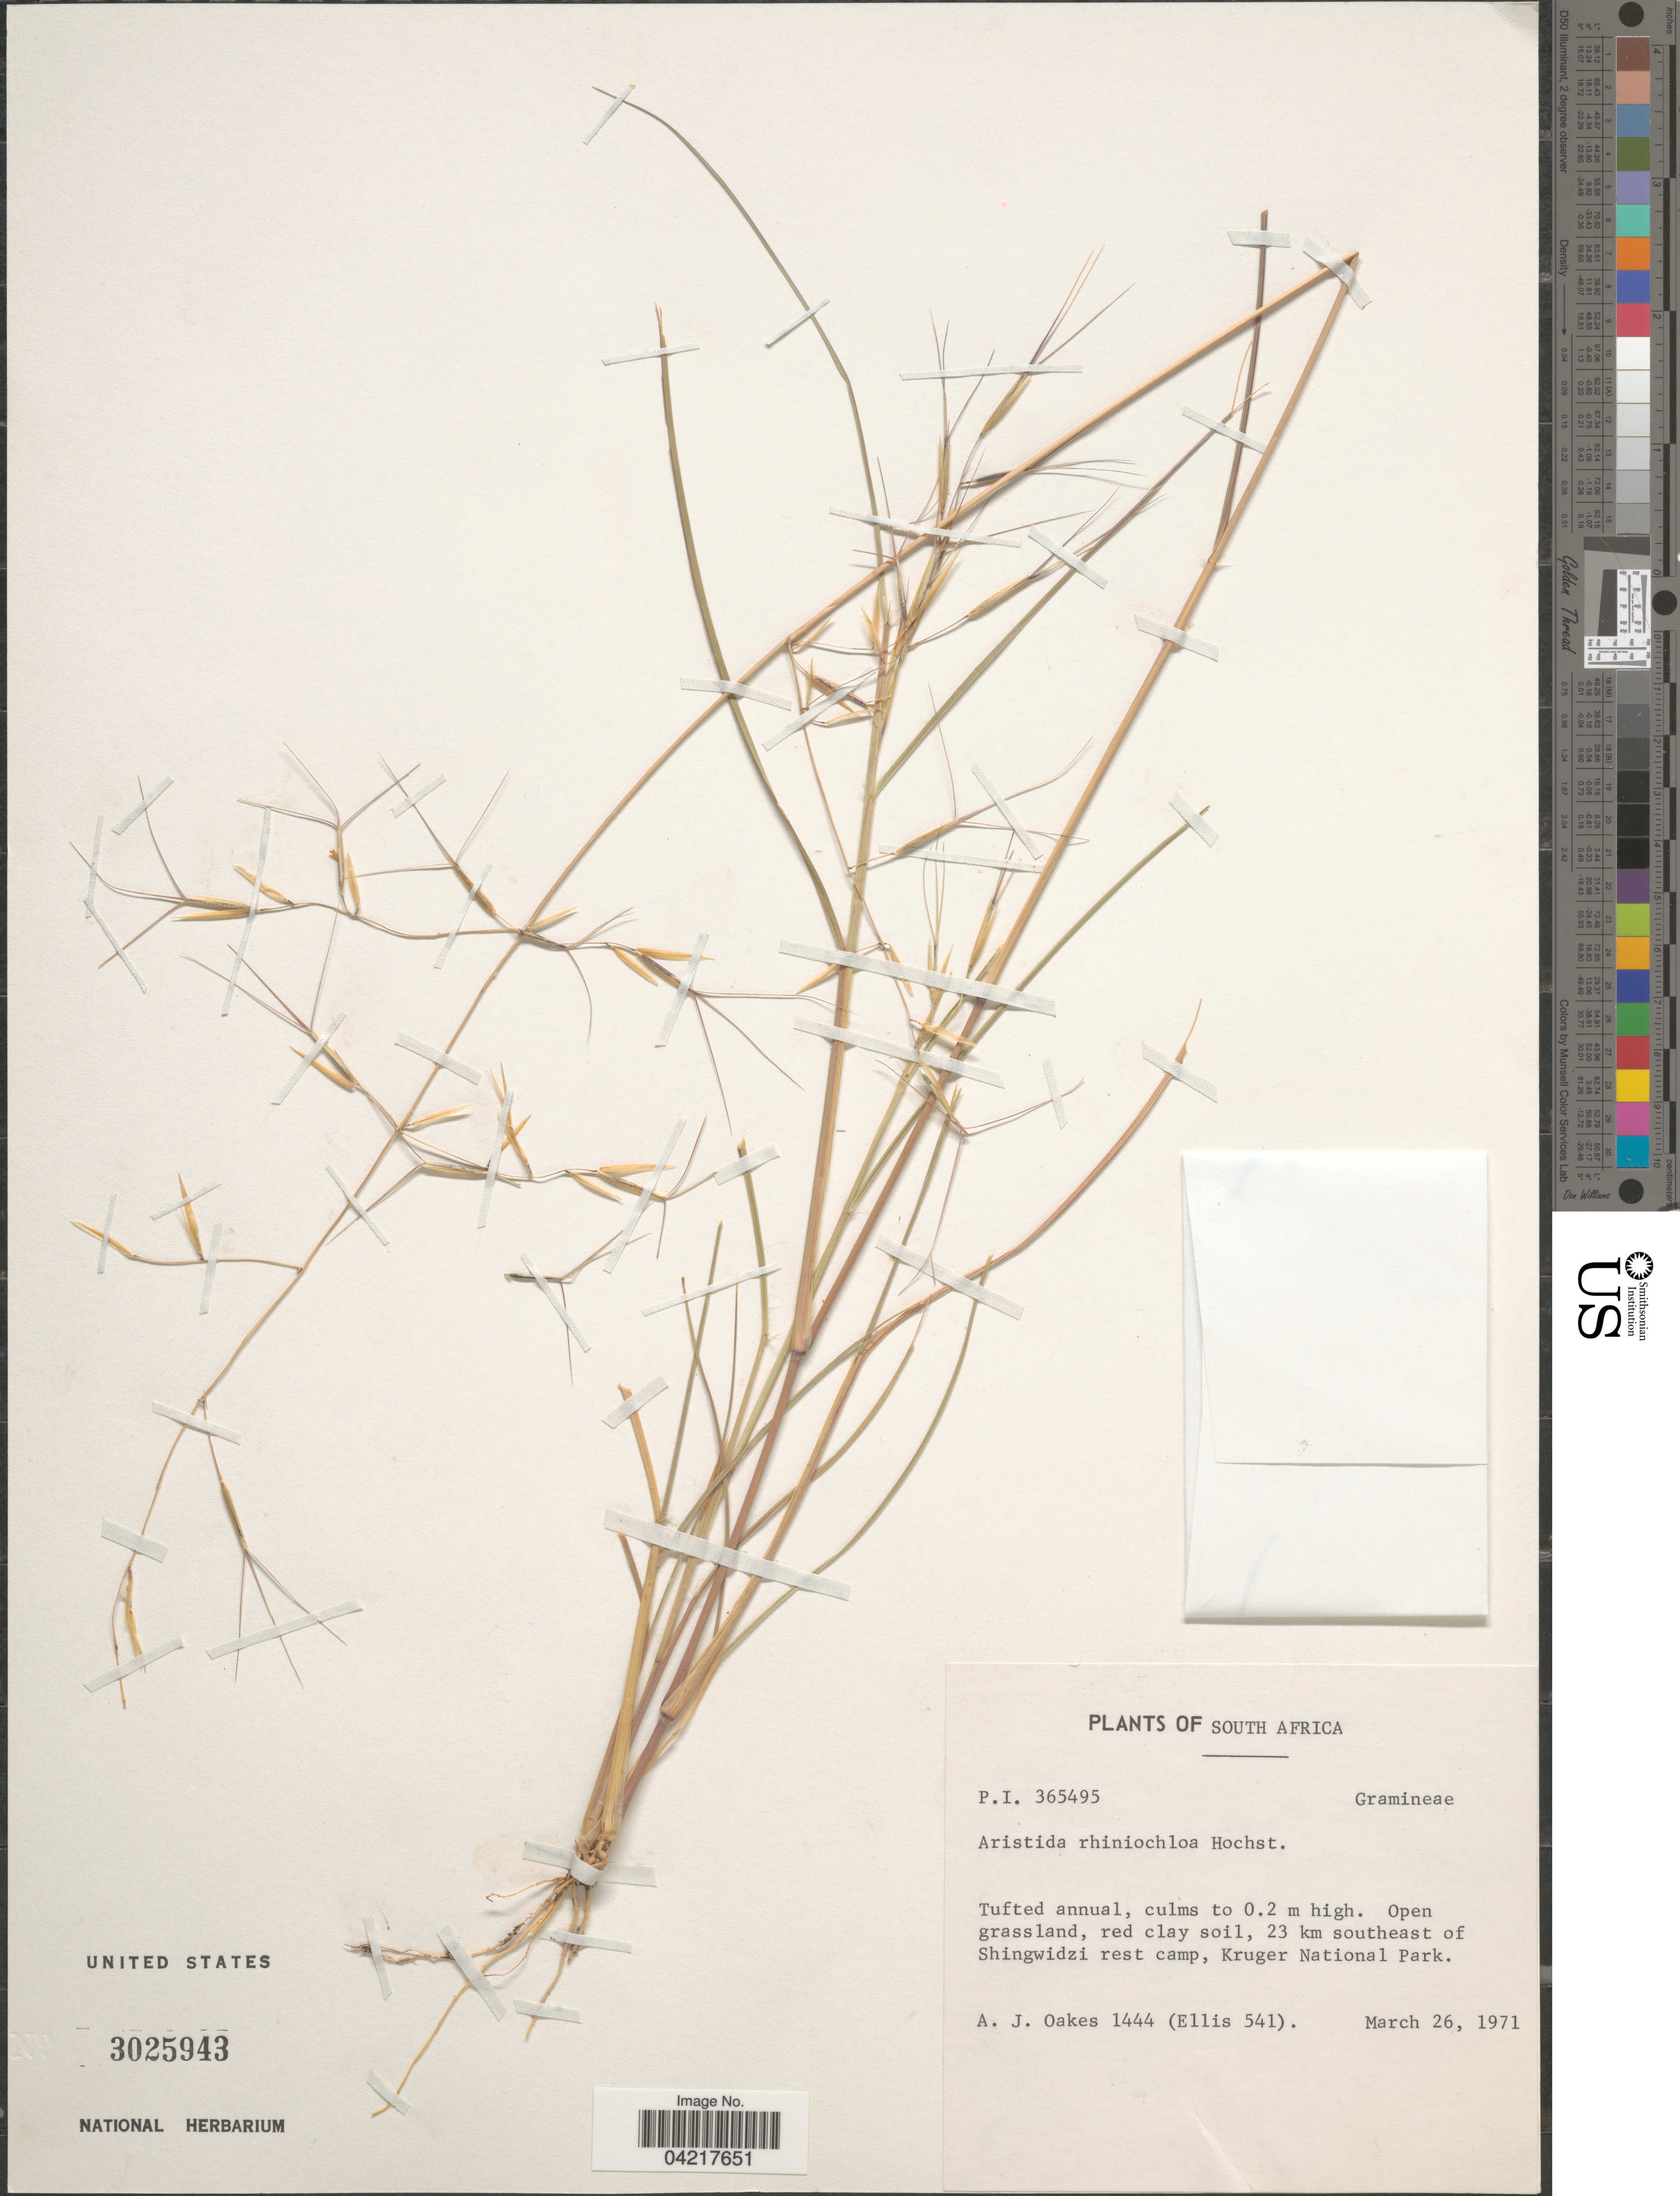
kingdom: Plantae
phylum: Tracheophyta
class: Liliopsida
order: Poales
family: Poaceae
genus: Aristida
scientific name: Aristida rhiniochloa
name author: Hochst.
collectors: A. Oakes & -. Ellis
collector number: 1444/541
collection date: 1971-03-26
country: South Africa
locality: Open grassland, red clay soil, 23 km southeast of Shingwidzi rest camp, Kruger National Park.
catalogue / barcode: US 3025943